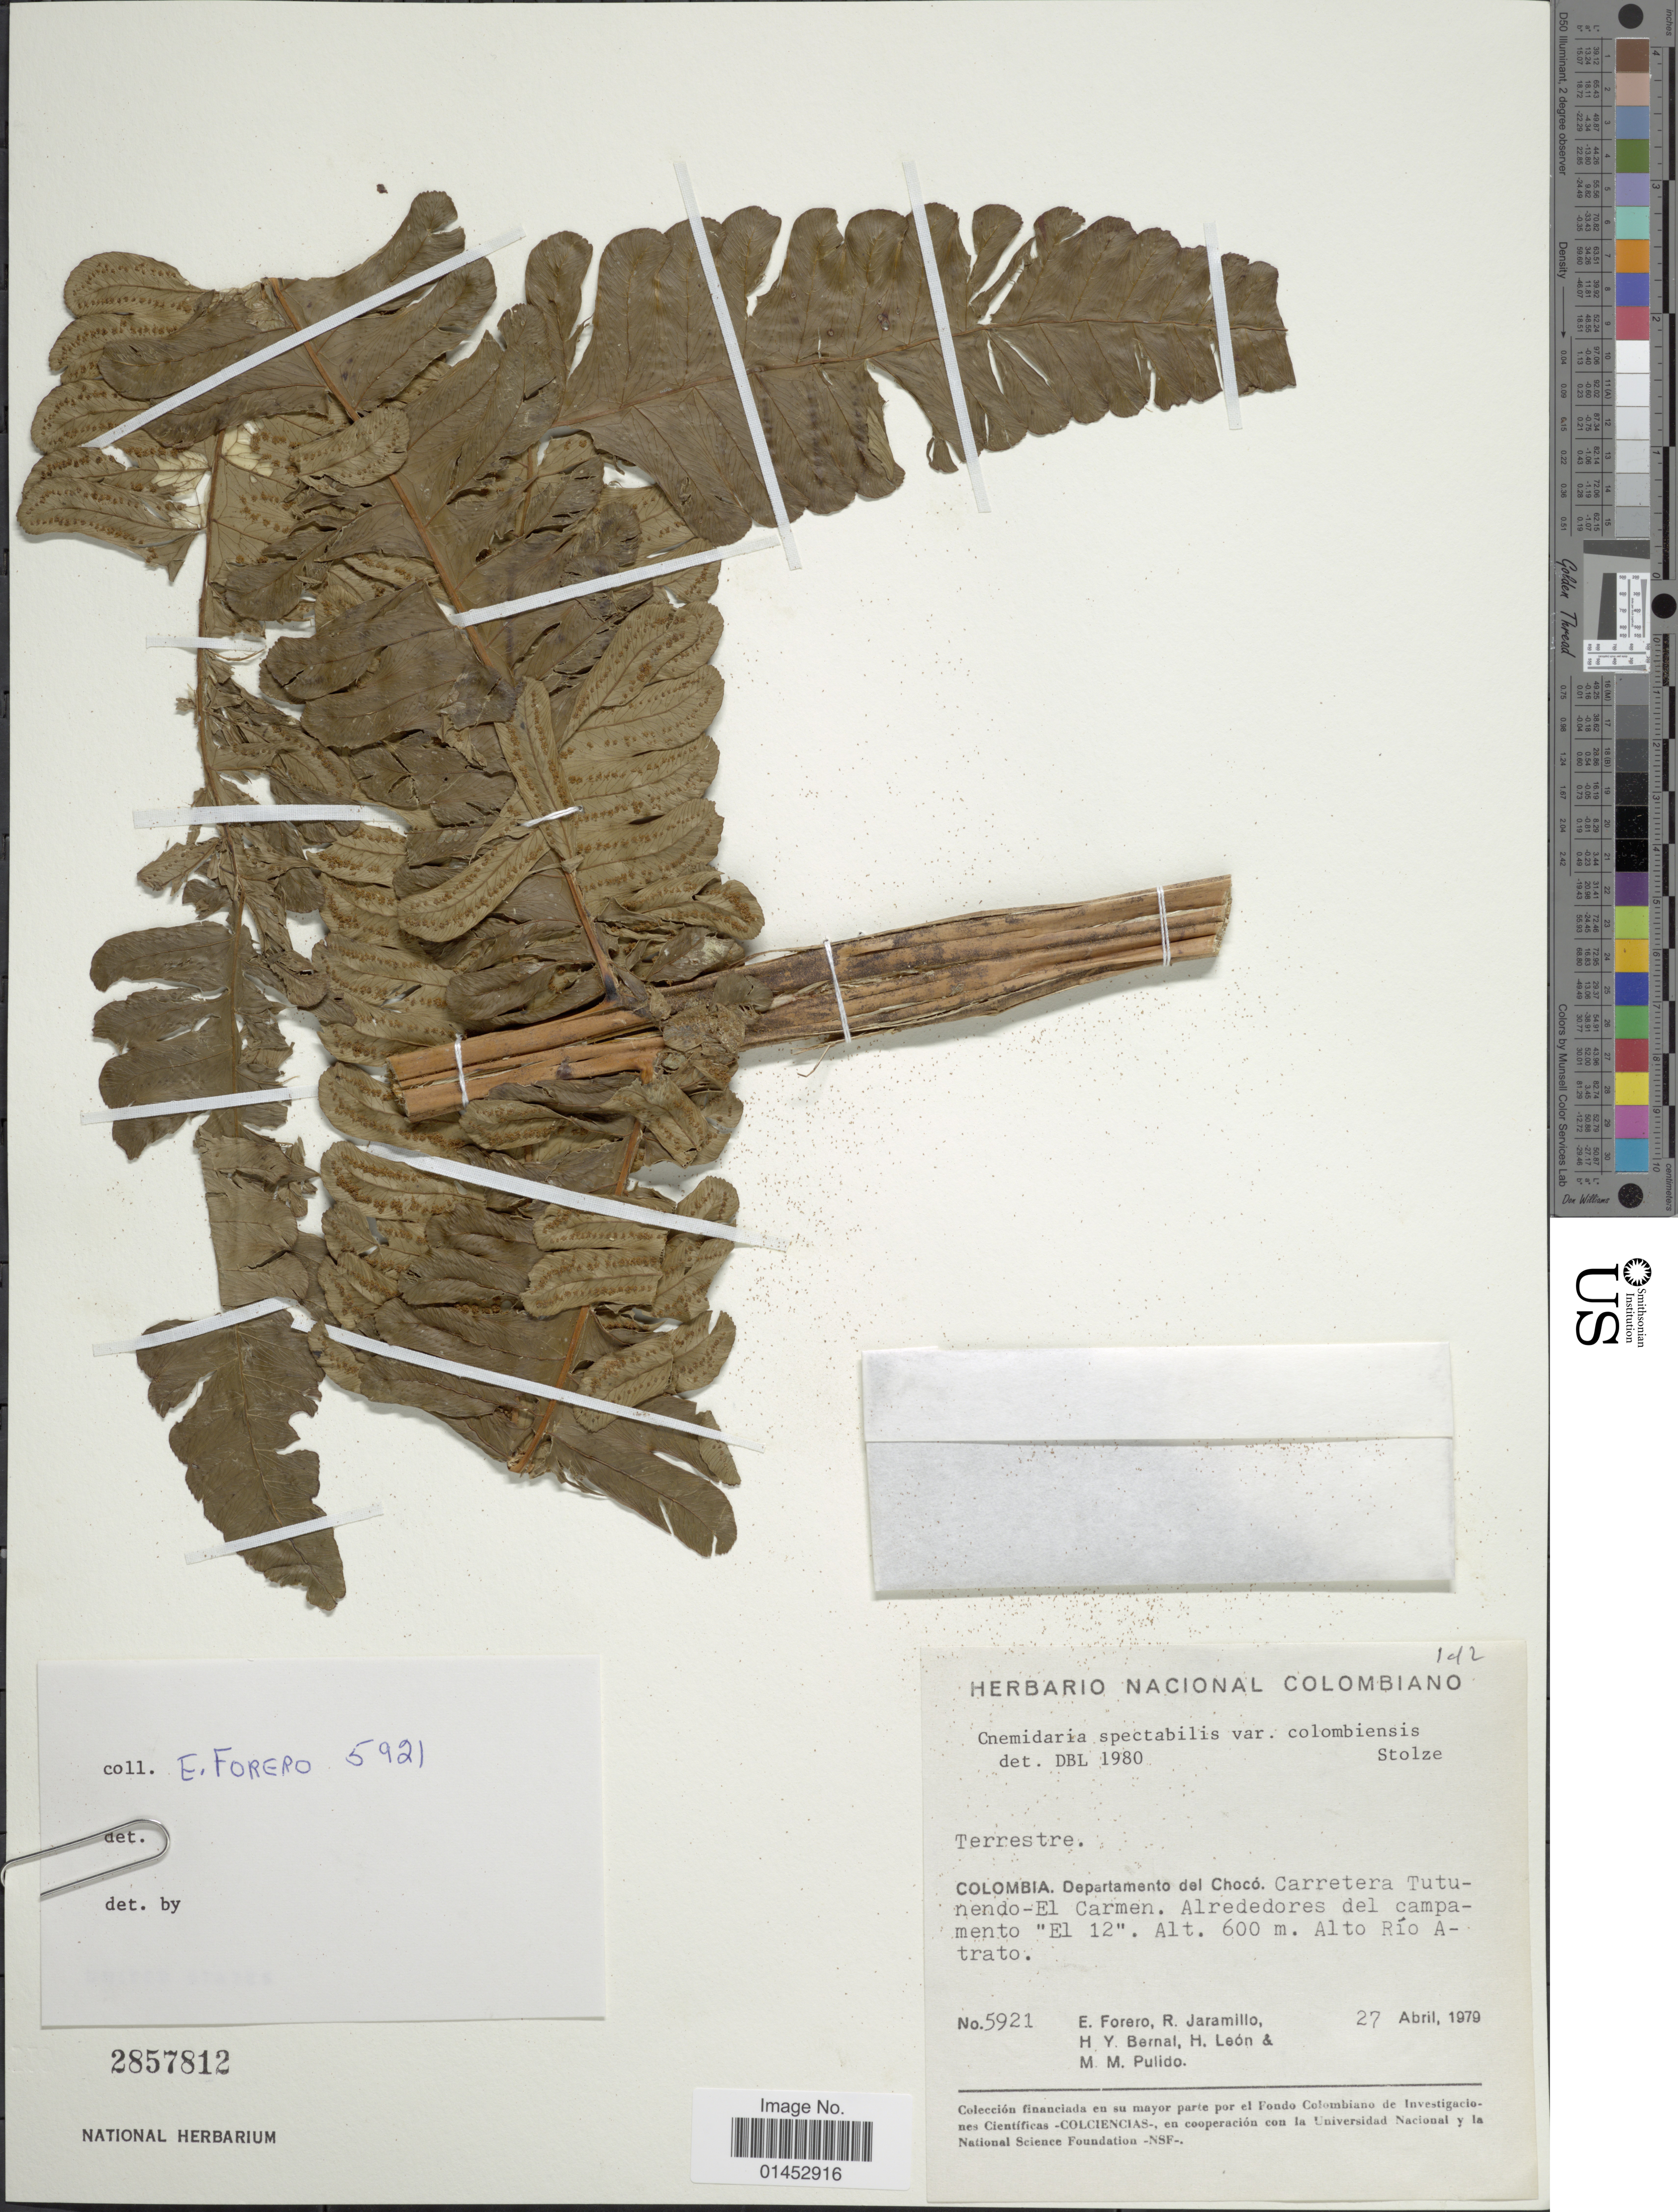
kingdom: Plantae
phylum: Tracheophyta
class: Polypodiopsida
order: Cyatheales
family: Cyatheaceae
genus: Cyathea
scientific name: Cyathea spectabilis var. colombiana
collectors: E. Forero, R. Jaramillo M., H. Y. Bernal, H. León & M. Pulido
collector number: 5921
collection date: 1979-04-27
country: Colombia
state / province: Chocó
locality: Departamento del Chocó. Carretera Tutunendo-El Carmen. Alrededores del campamento 'El 12'. Alto Río Atrato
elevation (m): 600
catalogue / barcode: US 2857812